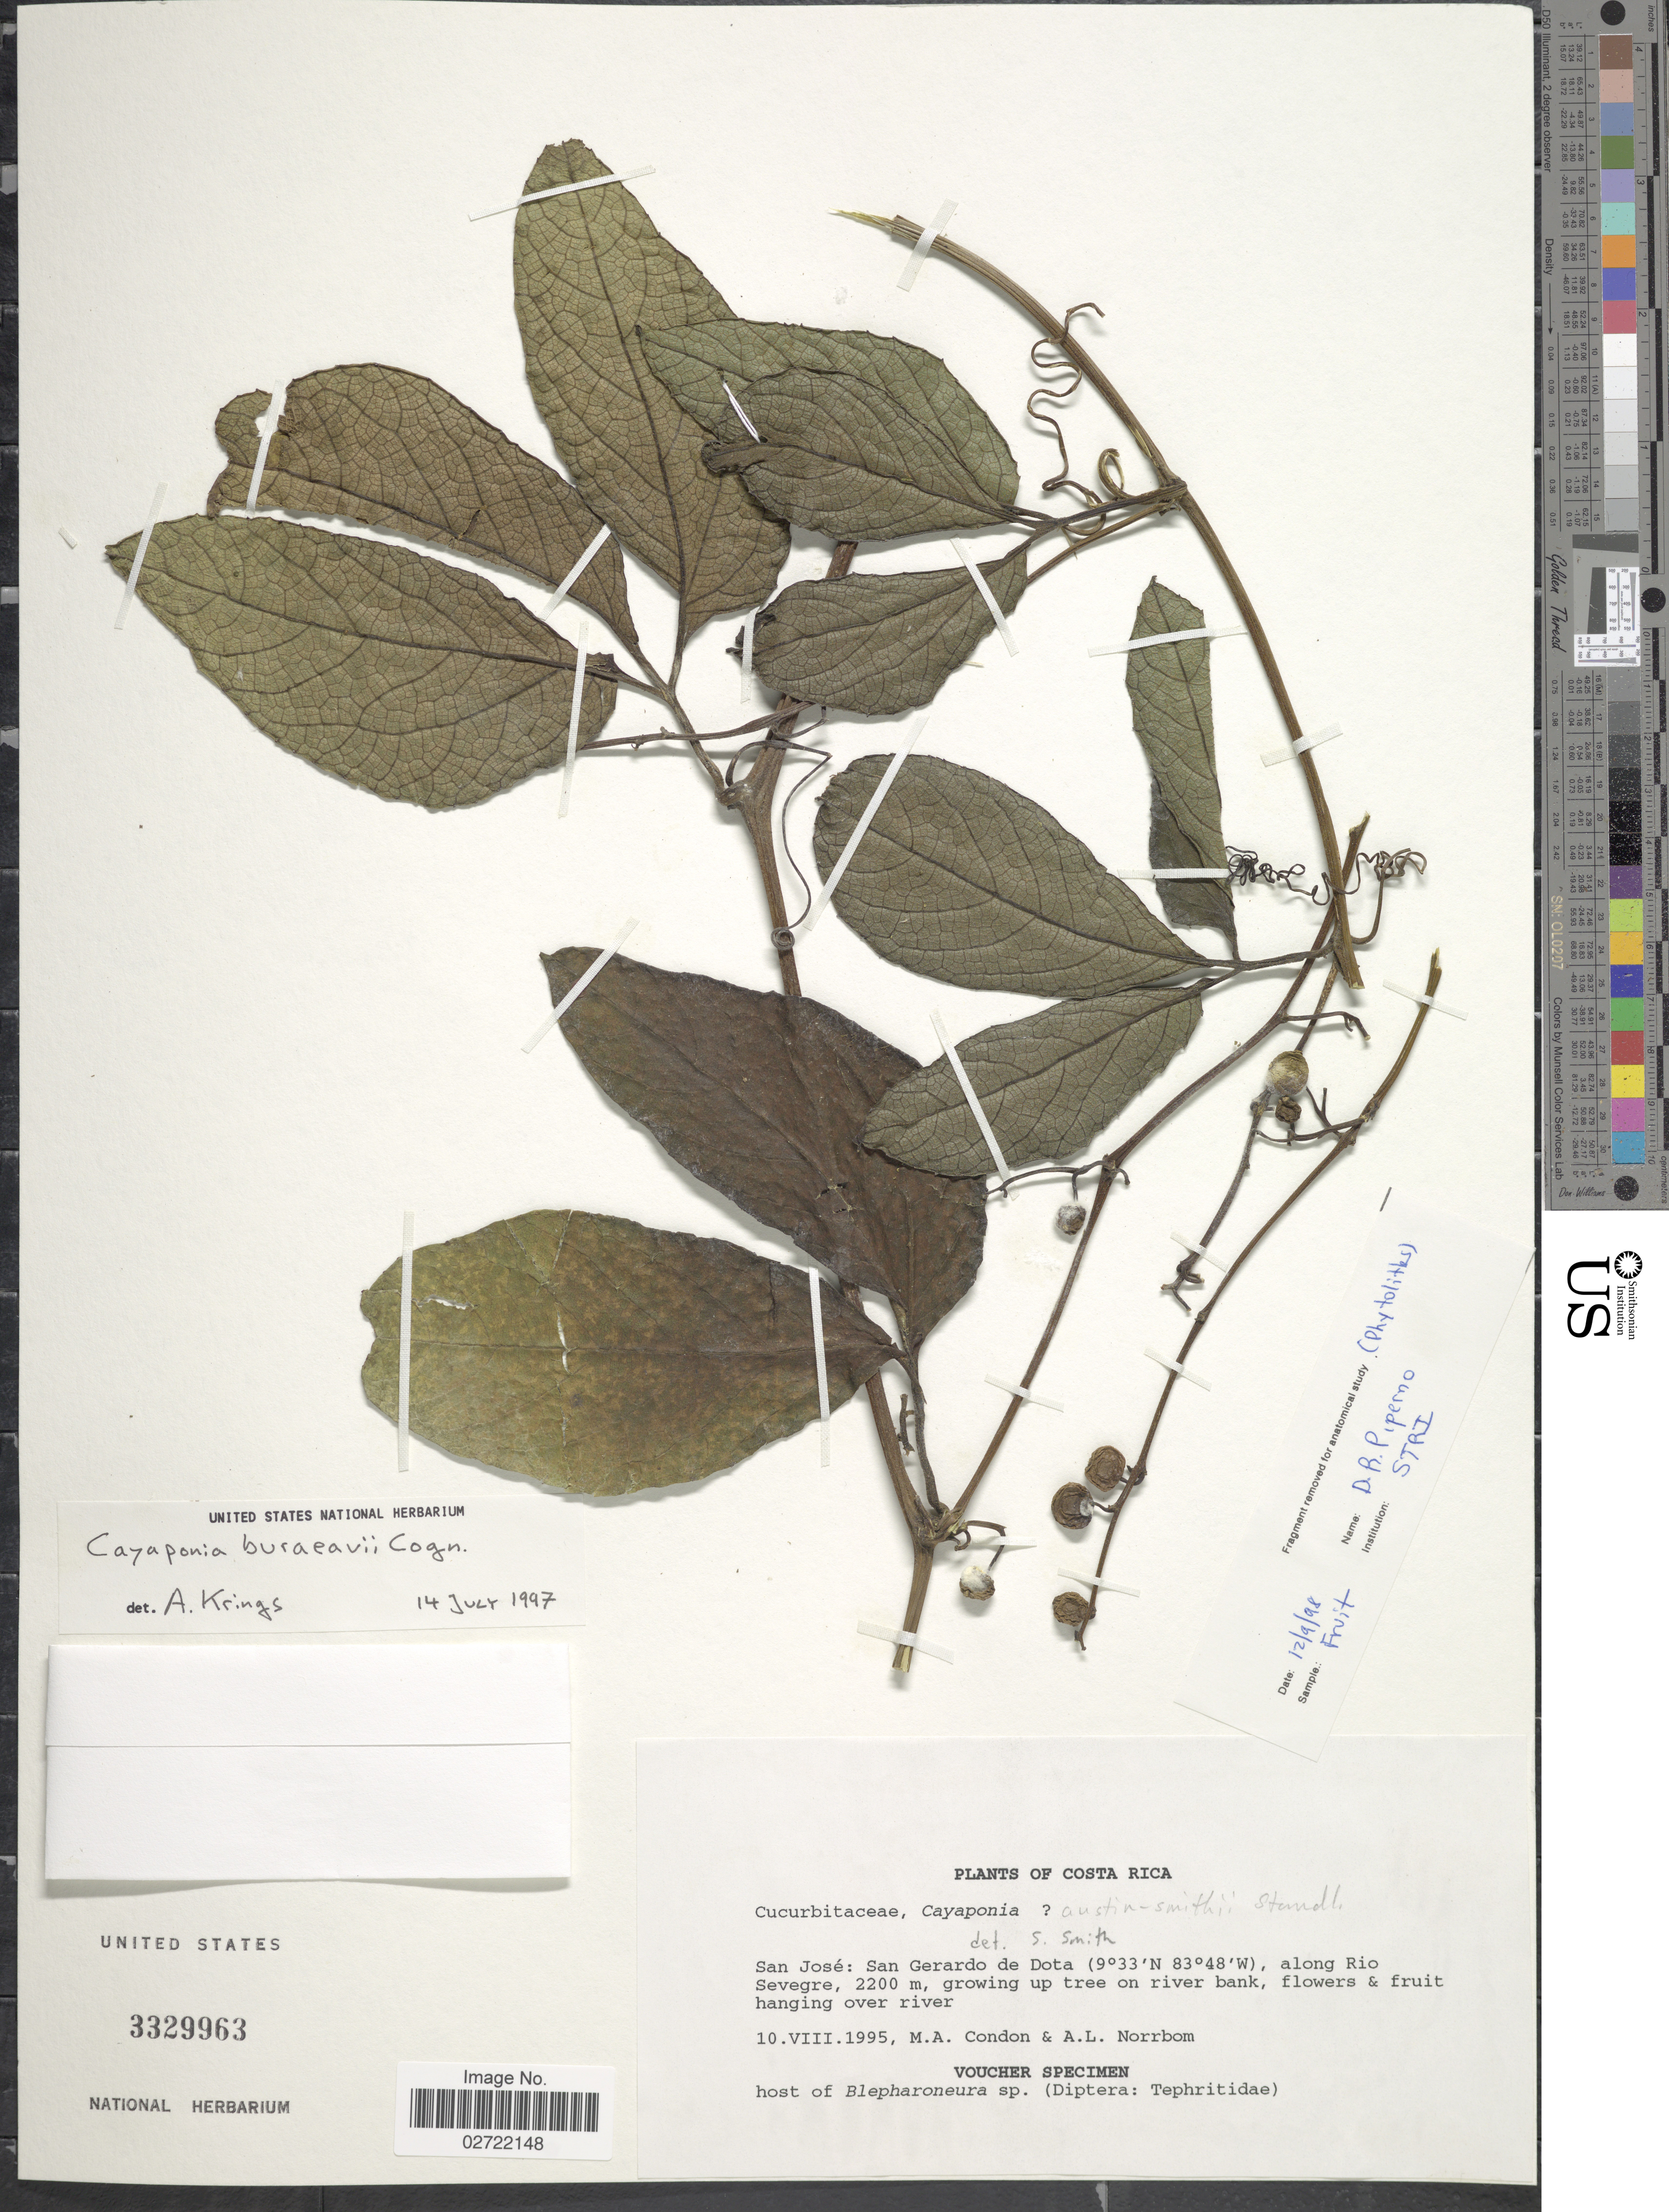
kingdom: Plantae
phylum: Tracheophyta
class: Magnoliopsida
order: Cucurbitales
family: Cucurbitaceae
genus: Cayaponia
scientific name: Cayaponia buraeavii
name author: Cogn.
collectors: M. Condon & A. L. Norrbom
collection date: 1995-08-10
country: Costa Rica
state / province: San José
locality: San Gerardo de Dota, along Rio Sevegre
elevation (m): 2200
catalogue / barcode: US 3329963